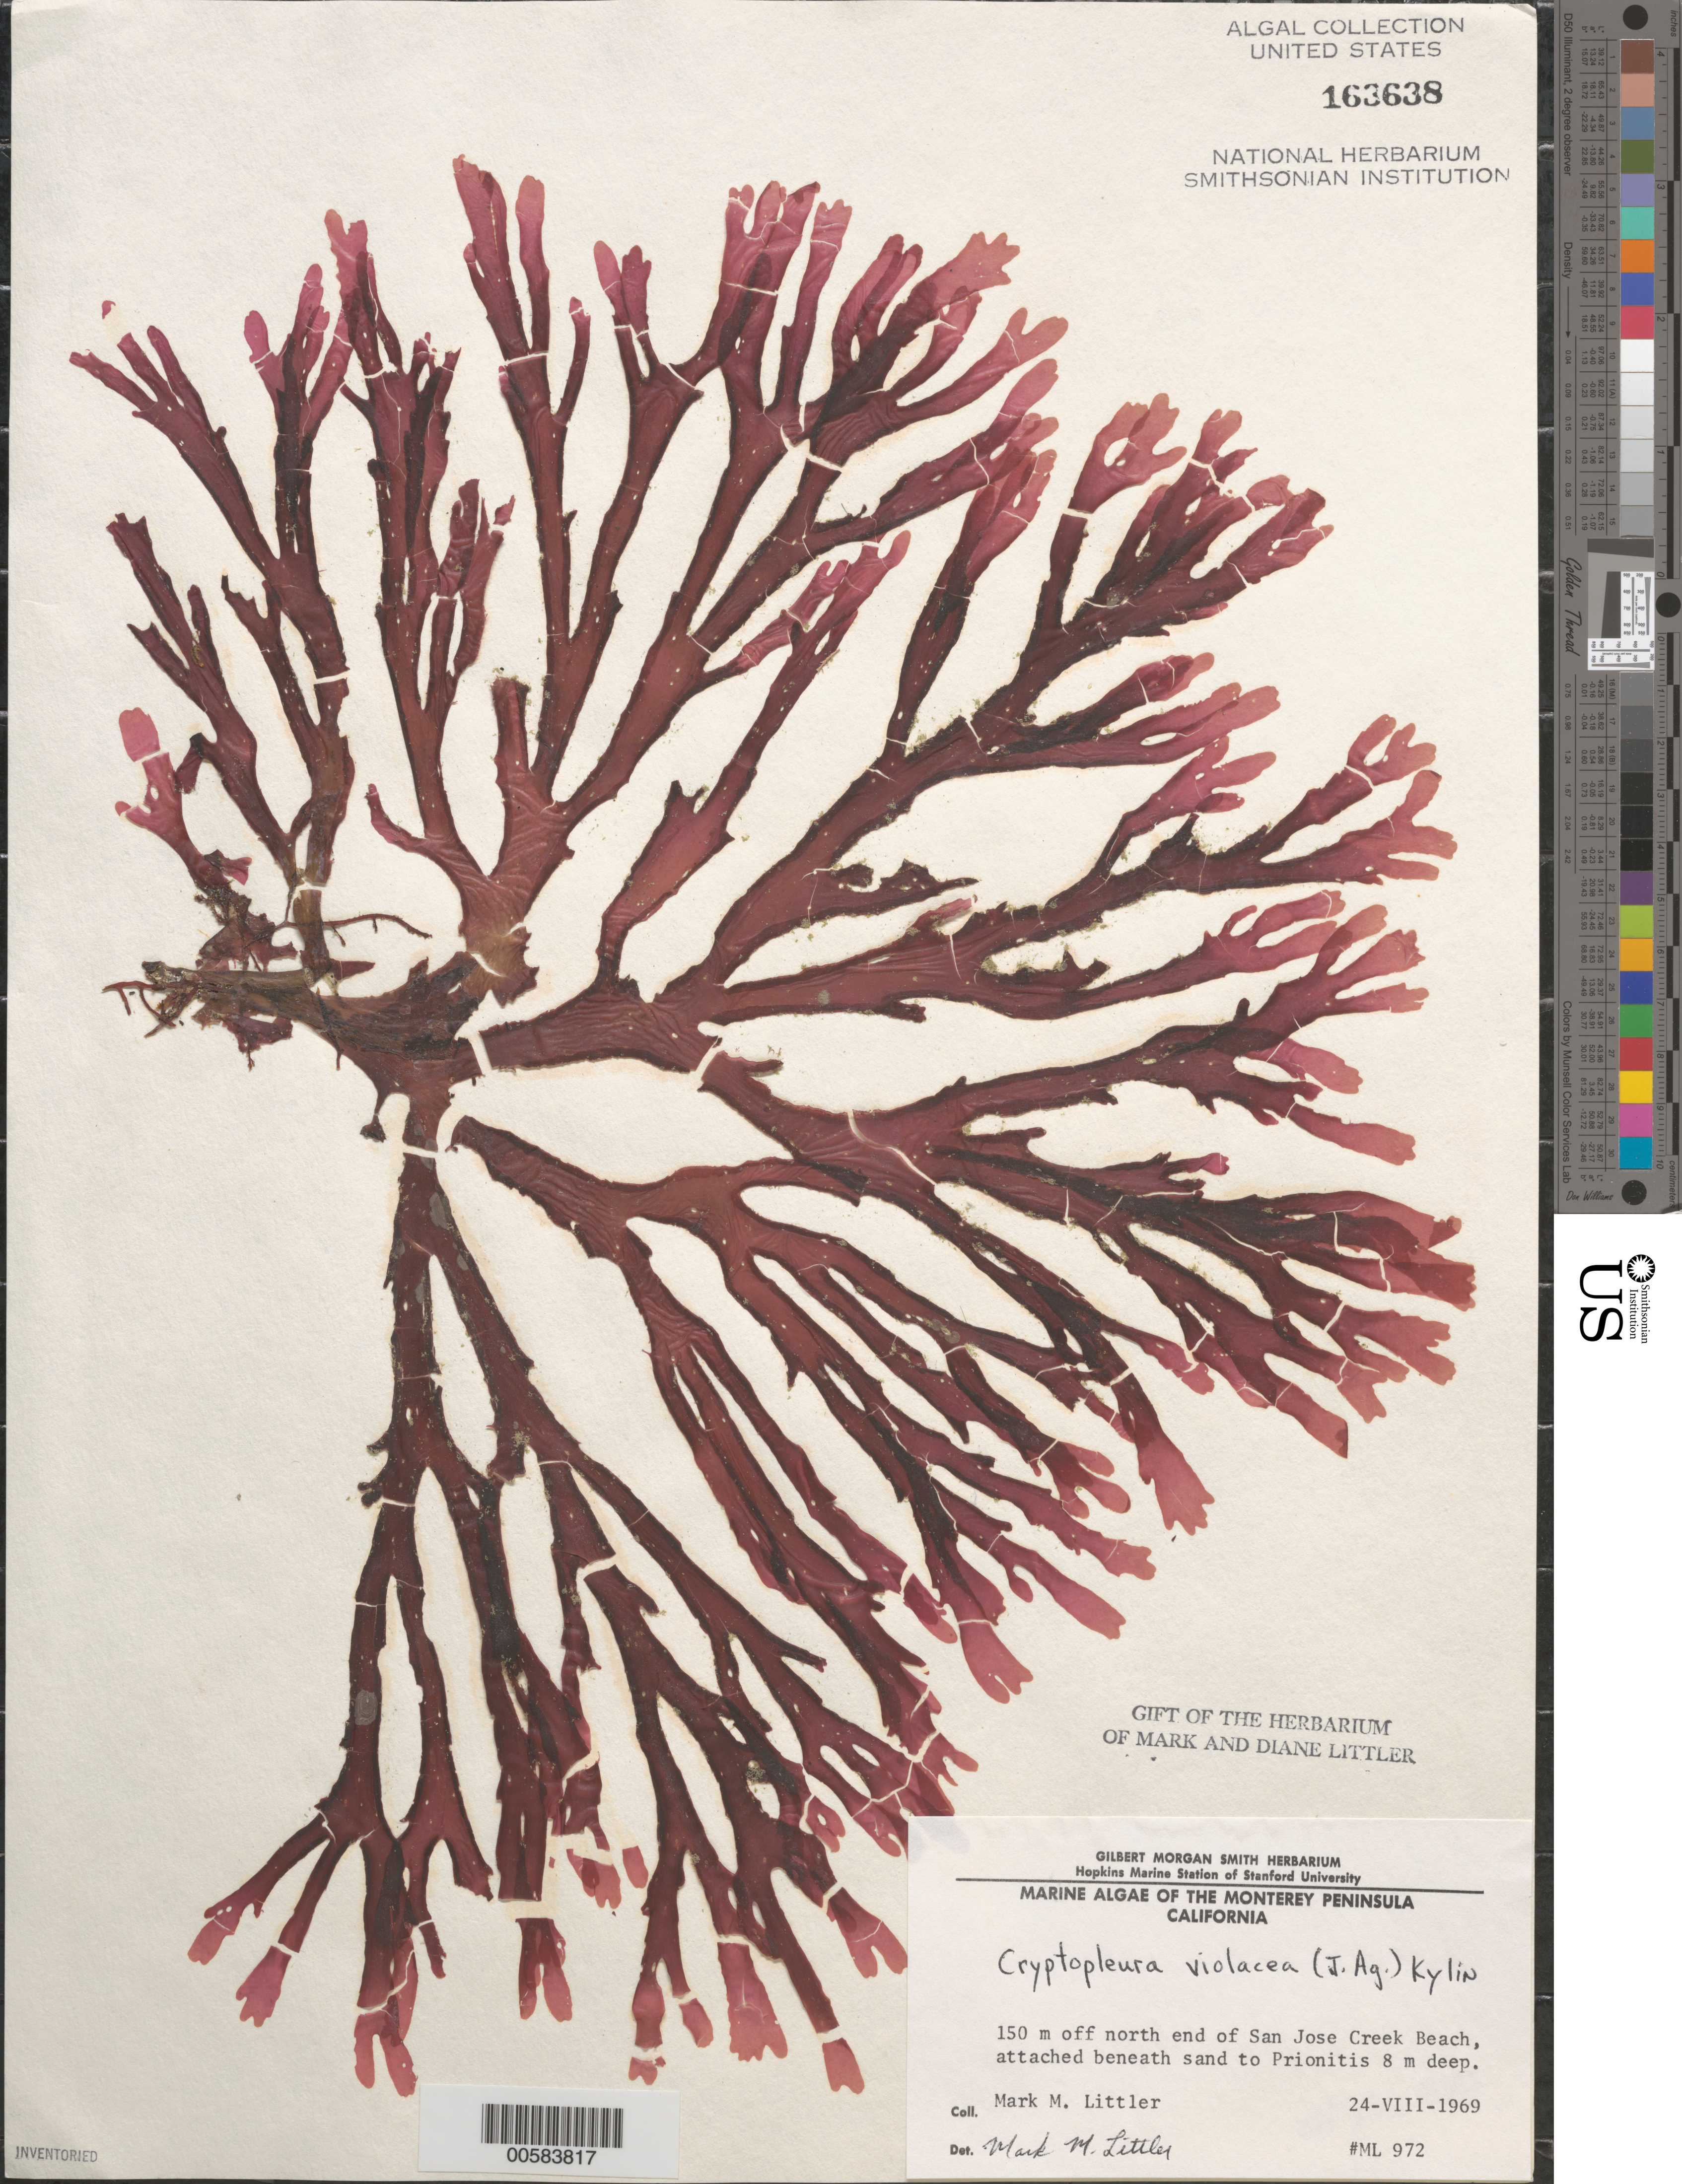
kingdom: Plantae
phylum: Rhodophyta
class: Florideophyceae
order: Ceramiales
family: Delesseriaceae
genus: Cryptopleura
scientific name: Cryptopleura violacea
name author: (J. Ag.) Kylin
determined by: Littler, M. M.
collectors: M. M. Littler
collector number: ML 972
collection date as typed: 24 Aug 1969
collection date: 1969-08-24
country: United States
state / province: California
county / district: Monterey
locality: San Jose Creek Beach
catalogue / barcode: US 163638